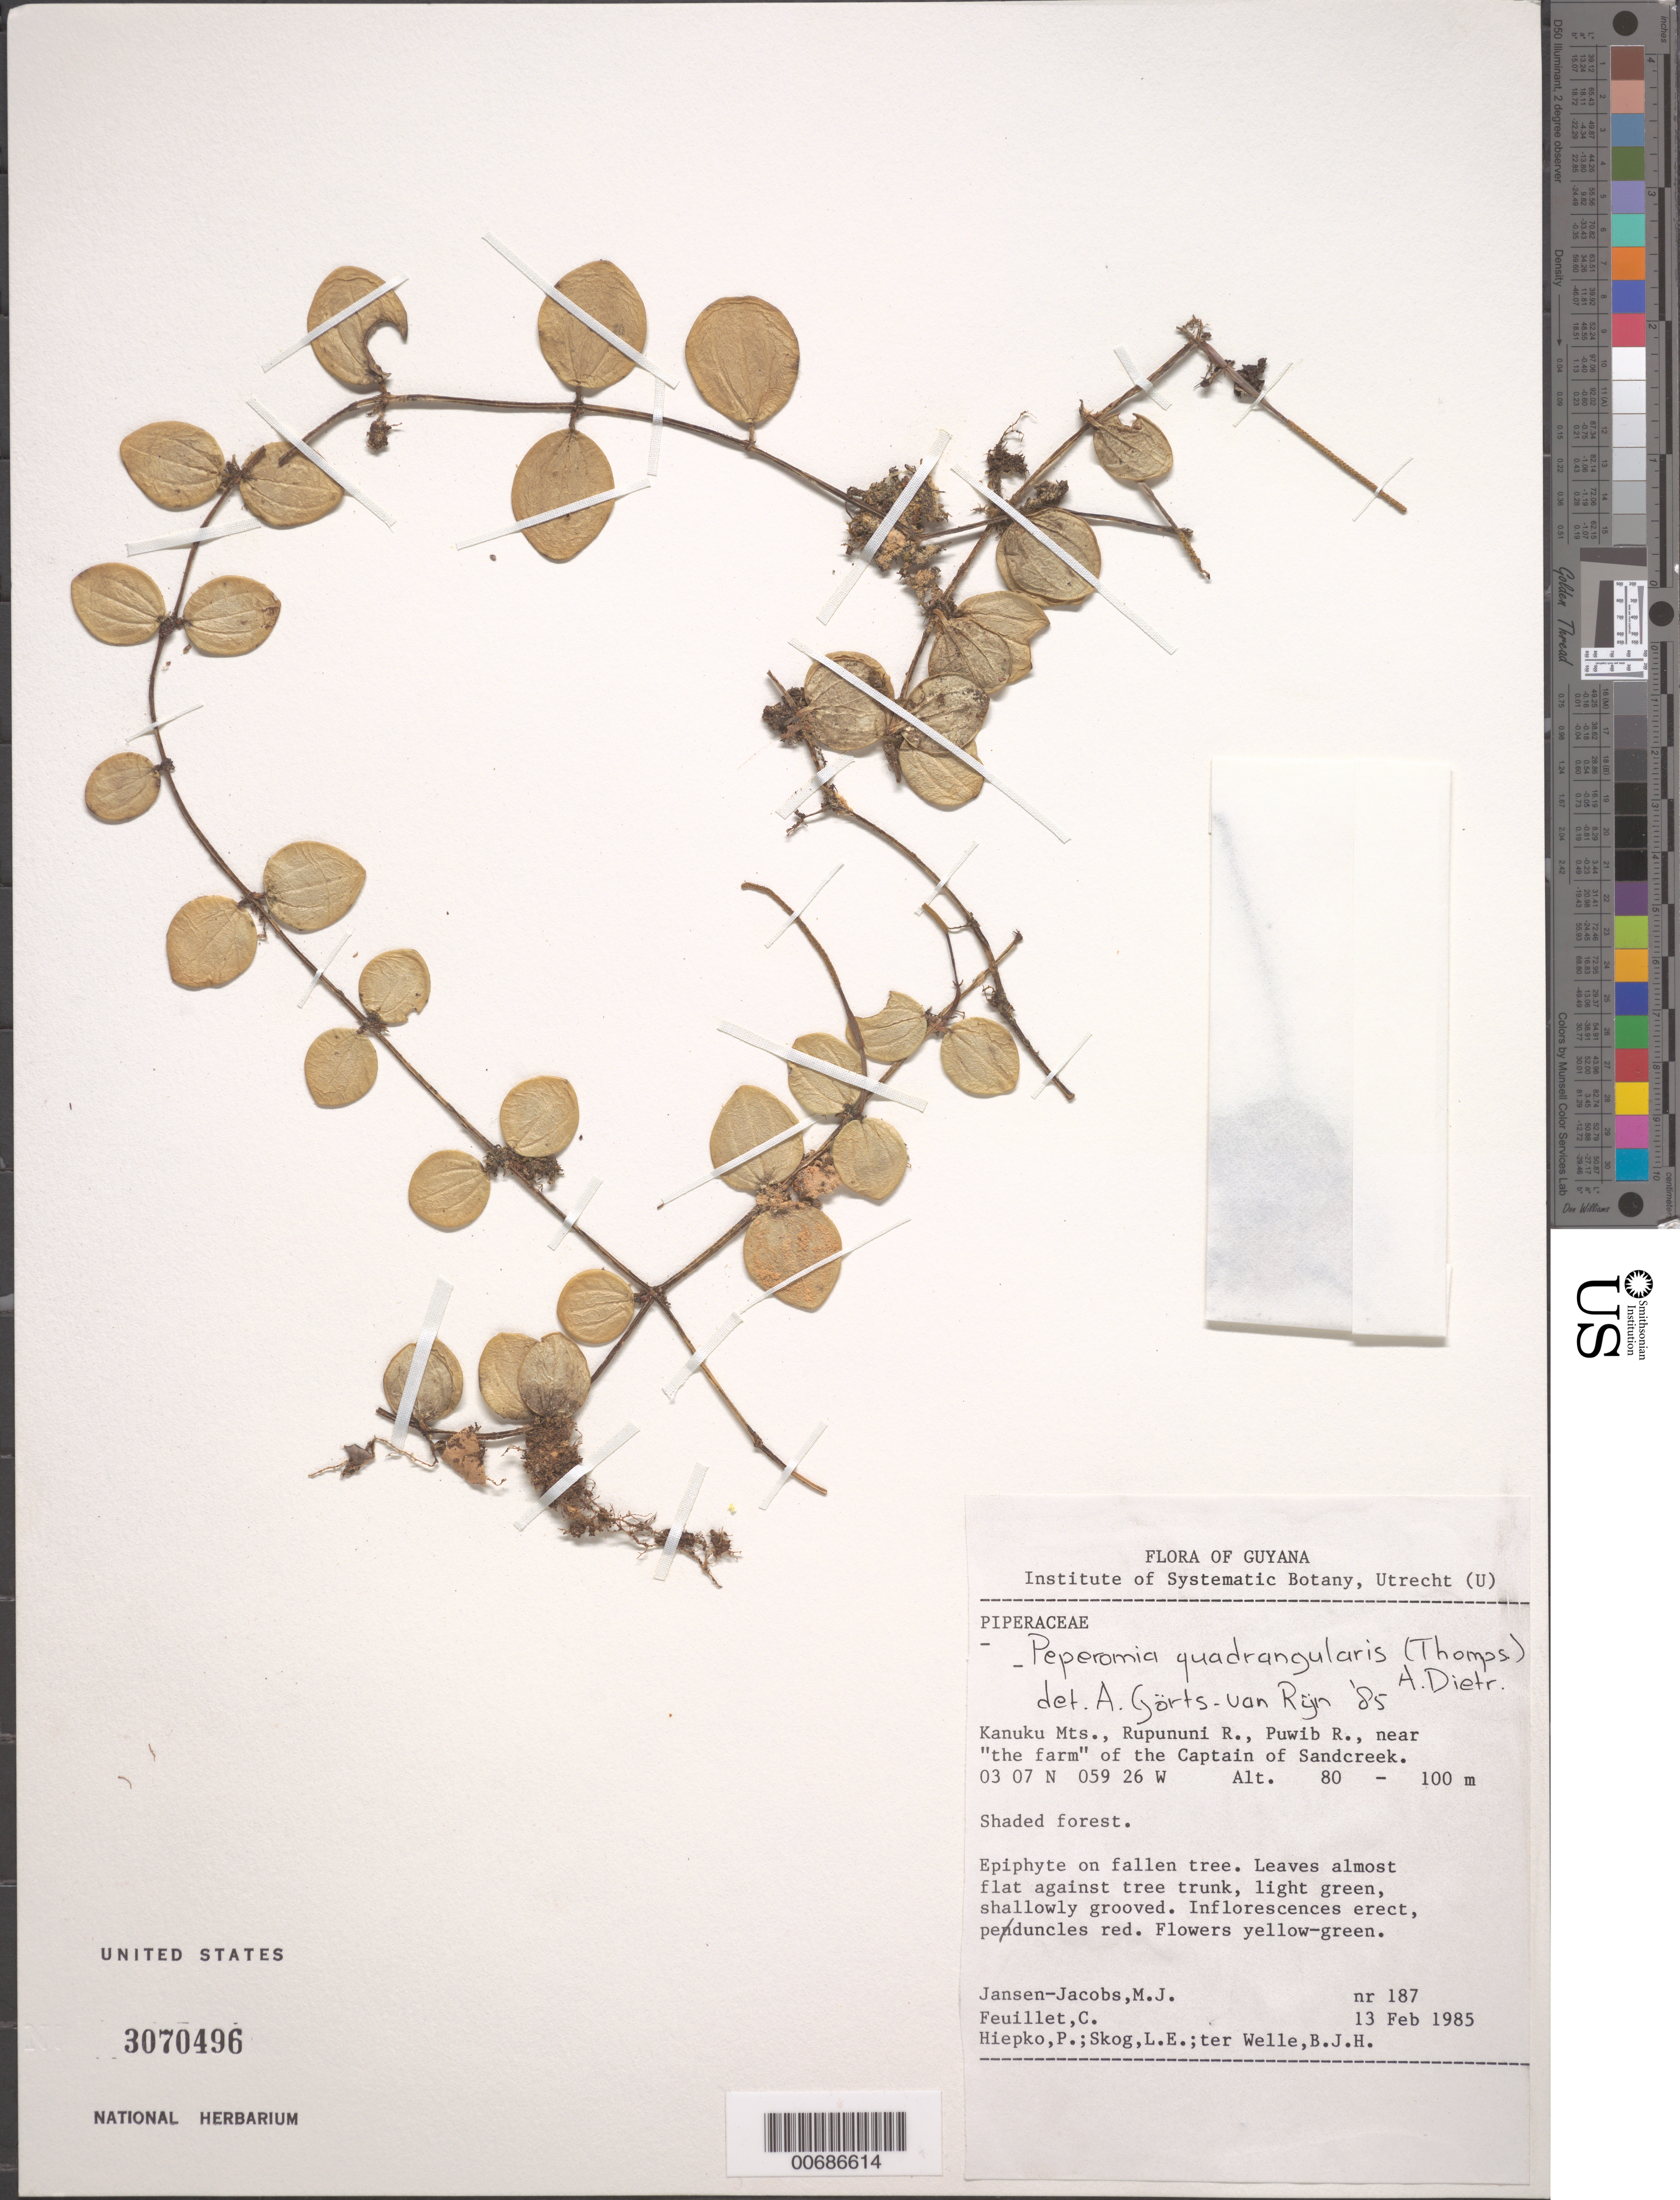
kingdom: Plantae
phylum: Tracheophyta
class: Magnoliopsida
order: Piperales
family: Piperaceae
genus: Peperomia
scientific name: Peperomia quadrangularis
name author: (J.V. Thomps.) A. Dietr.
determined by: Görts-van Rijn, A. R. A.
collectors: M. J. Jansen-Jacobs, C. Feuillet, P. H. Hiepko, L. E. Skog & B. Welle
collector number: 187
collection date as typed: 13-Feb-85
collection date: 1985-02-13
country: Guyana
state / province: U. Takutu-U. Essequibo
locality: Kanuku Mts., Rupununi R., Puwib R. near "the farm" of the Captain of Sandcreek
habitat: Shaded forest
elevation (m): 80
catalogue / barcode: US 3070496